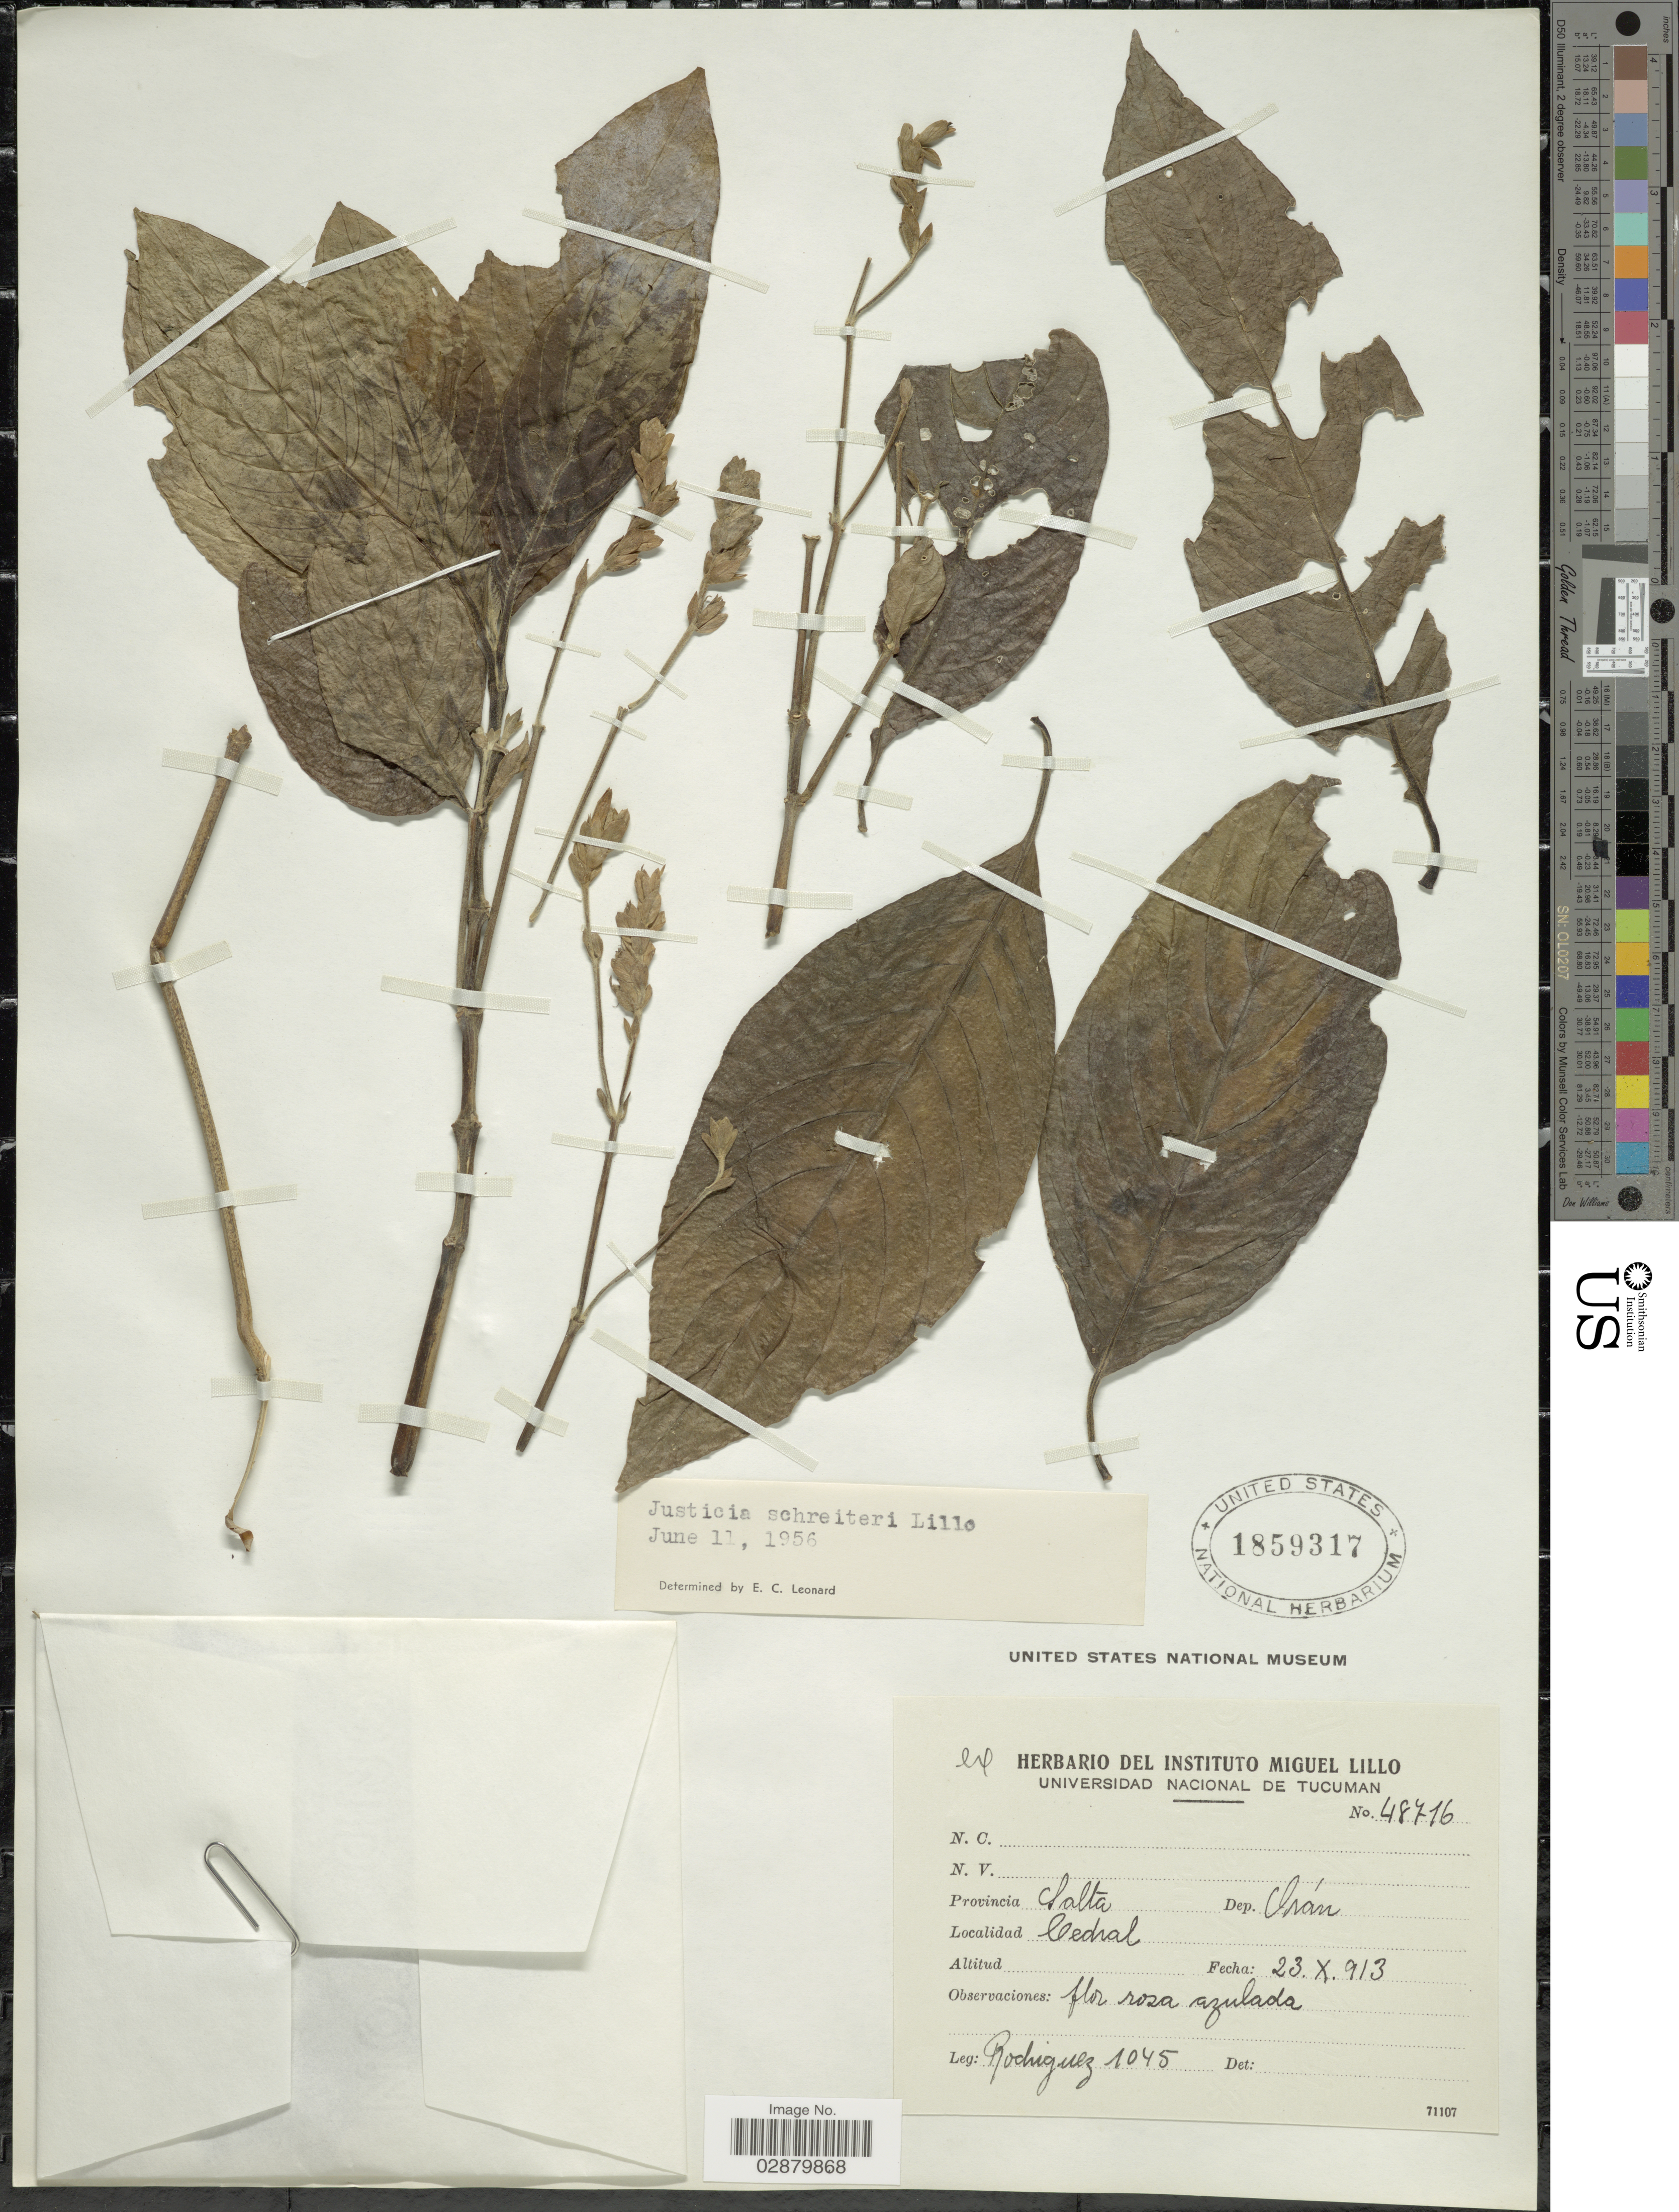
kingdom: Plantae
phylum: Tracheophyta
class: Magnoliopsida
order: Lamiales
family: Acanthaceae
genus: Justicia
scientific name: Justicia oranensis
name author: De Marco & T. Ruíz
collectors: Rodriguez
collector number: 1045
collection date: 1913-10-23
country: Argentina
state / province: Salta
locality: Dep. Orán. Cedral.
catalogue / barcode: US 1859317